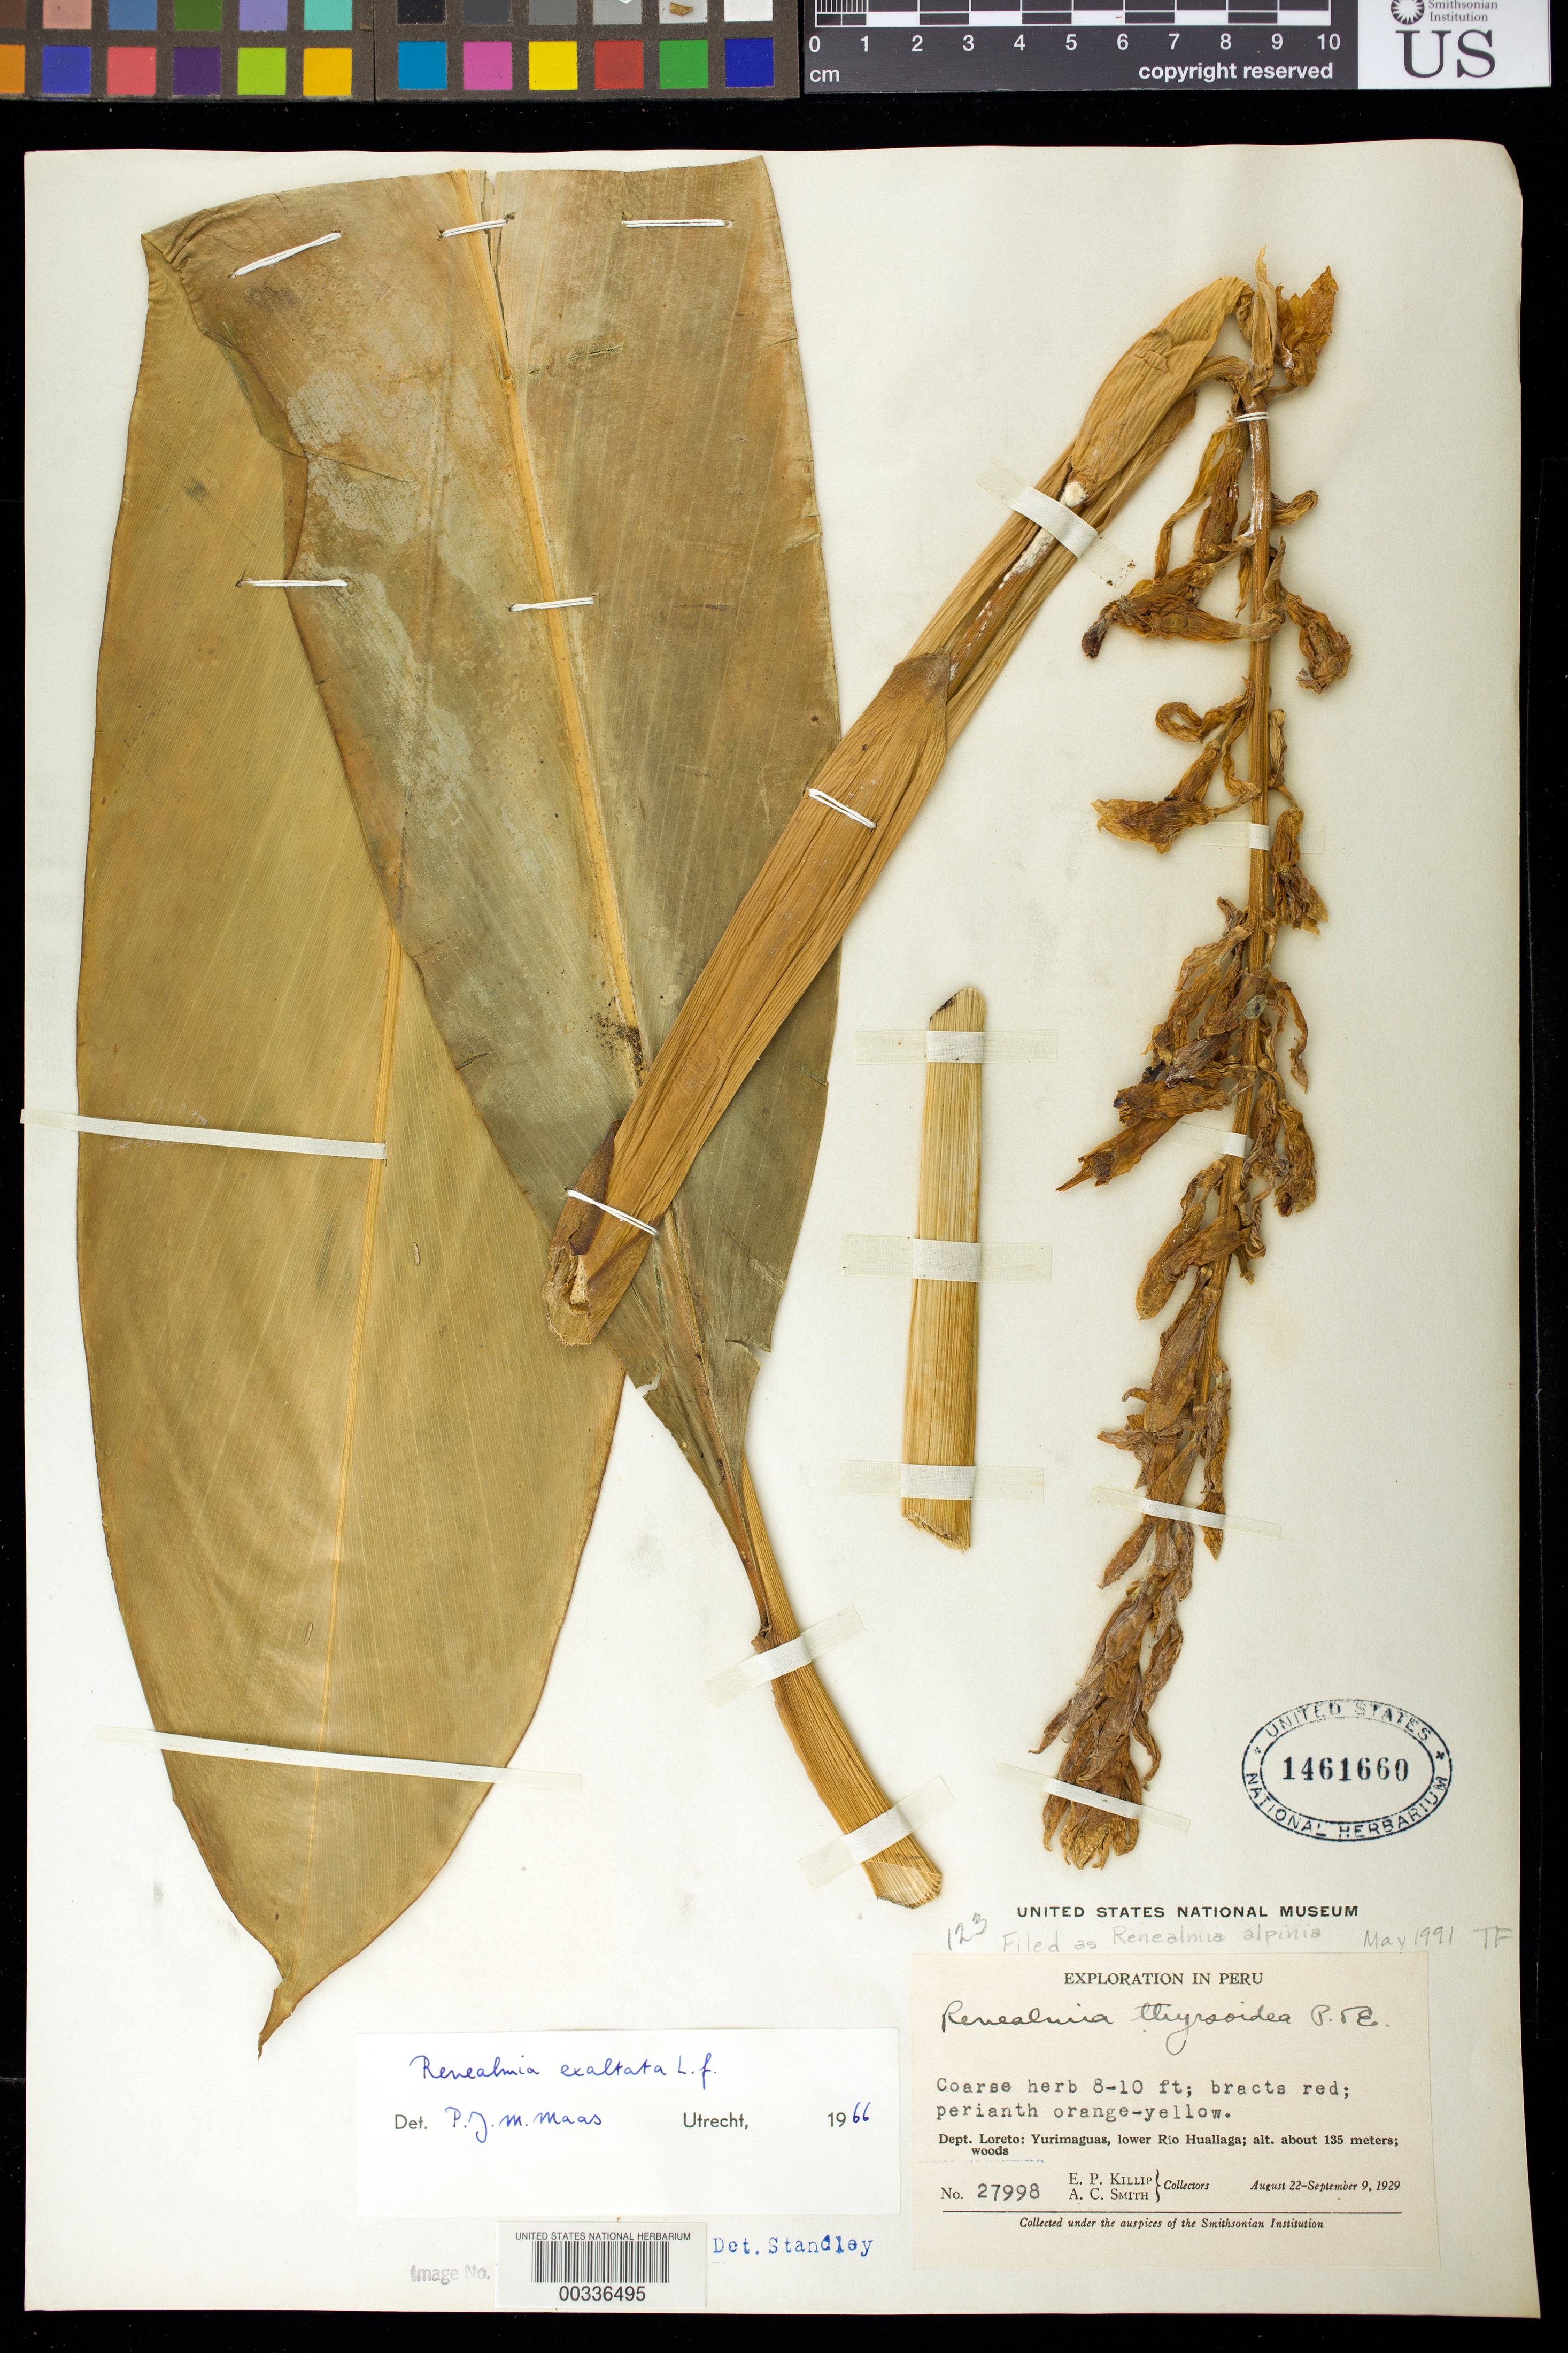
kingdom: Plantae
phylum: Tracheophyta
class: Liliopsida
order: Zingiberales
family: Zingiberaceae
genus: Renealmia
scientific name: Renealmia alpinia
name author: (Rottb.) Maas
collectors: E. P. Killip & A. C. Smith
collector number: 27998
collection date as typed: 22 Aug 1929 to 09 Sep 1929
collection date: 1929-08-22/1929-09-09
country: Peru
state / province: Loreto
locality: Yurimaguas, lower rio huallaga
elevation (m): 135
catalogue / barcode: US 1461660